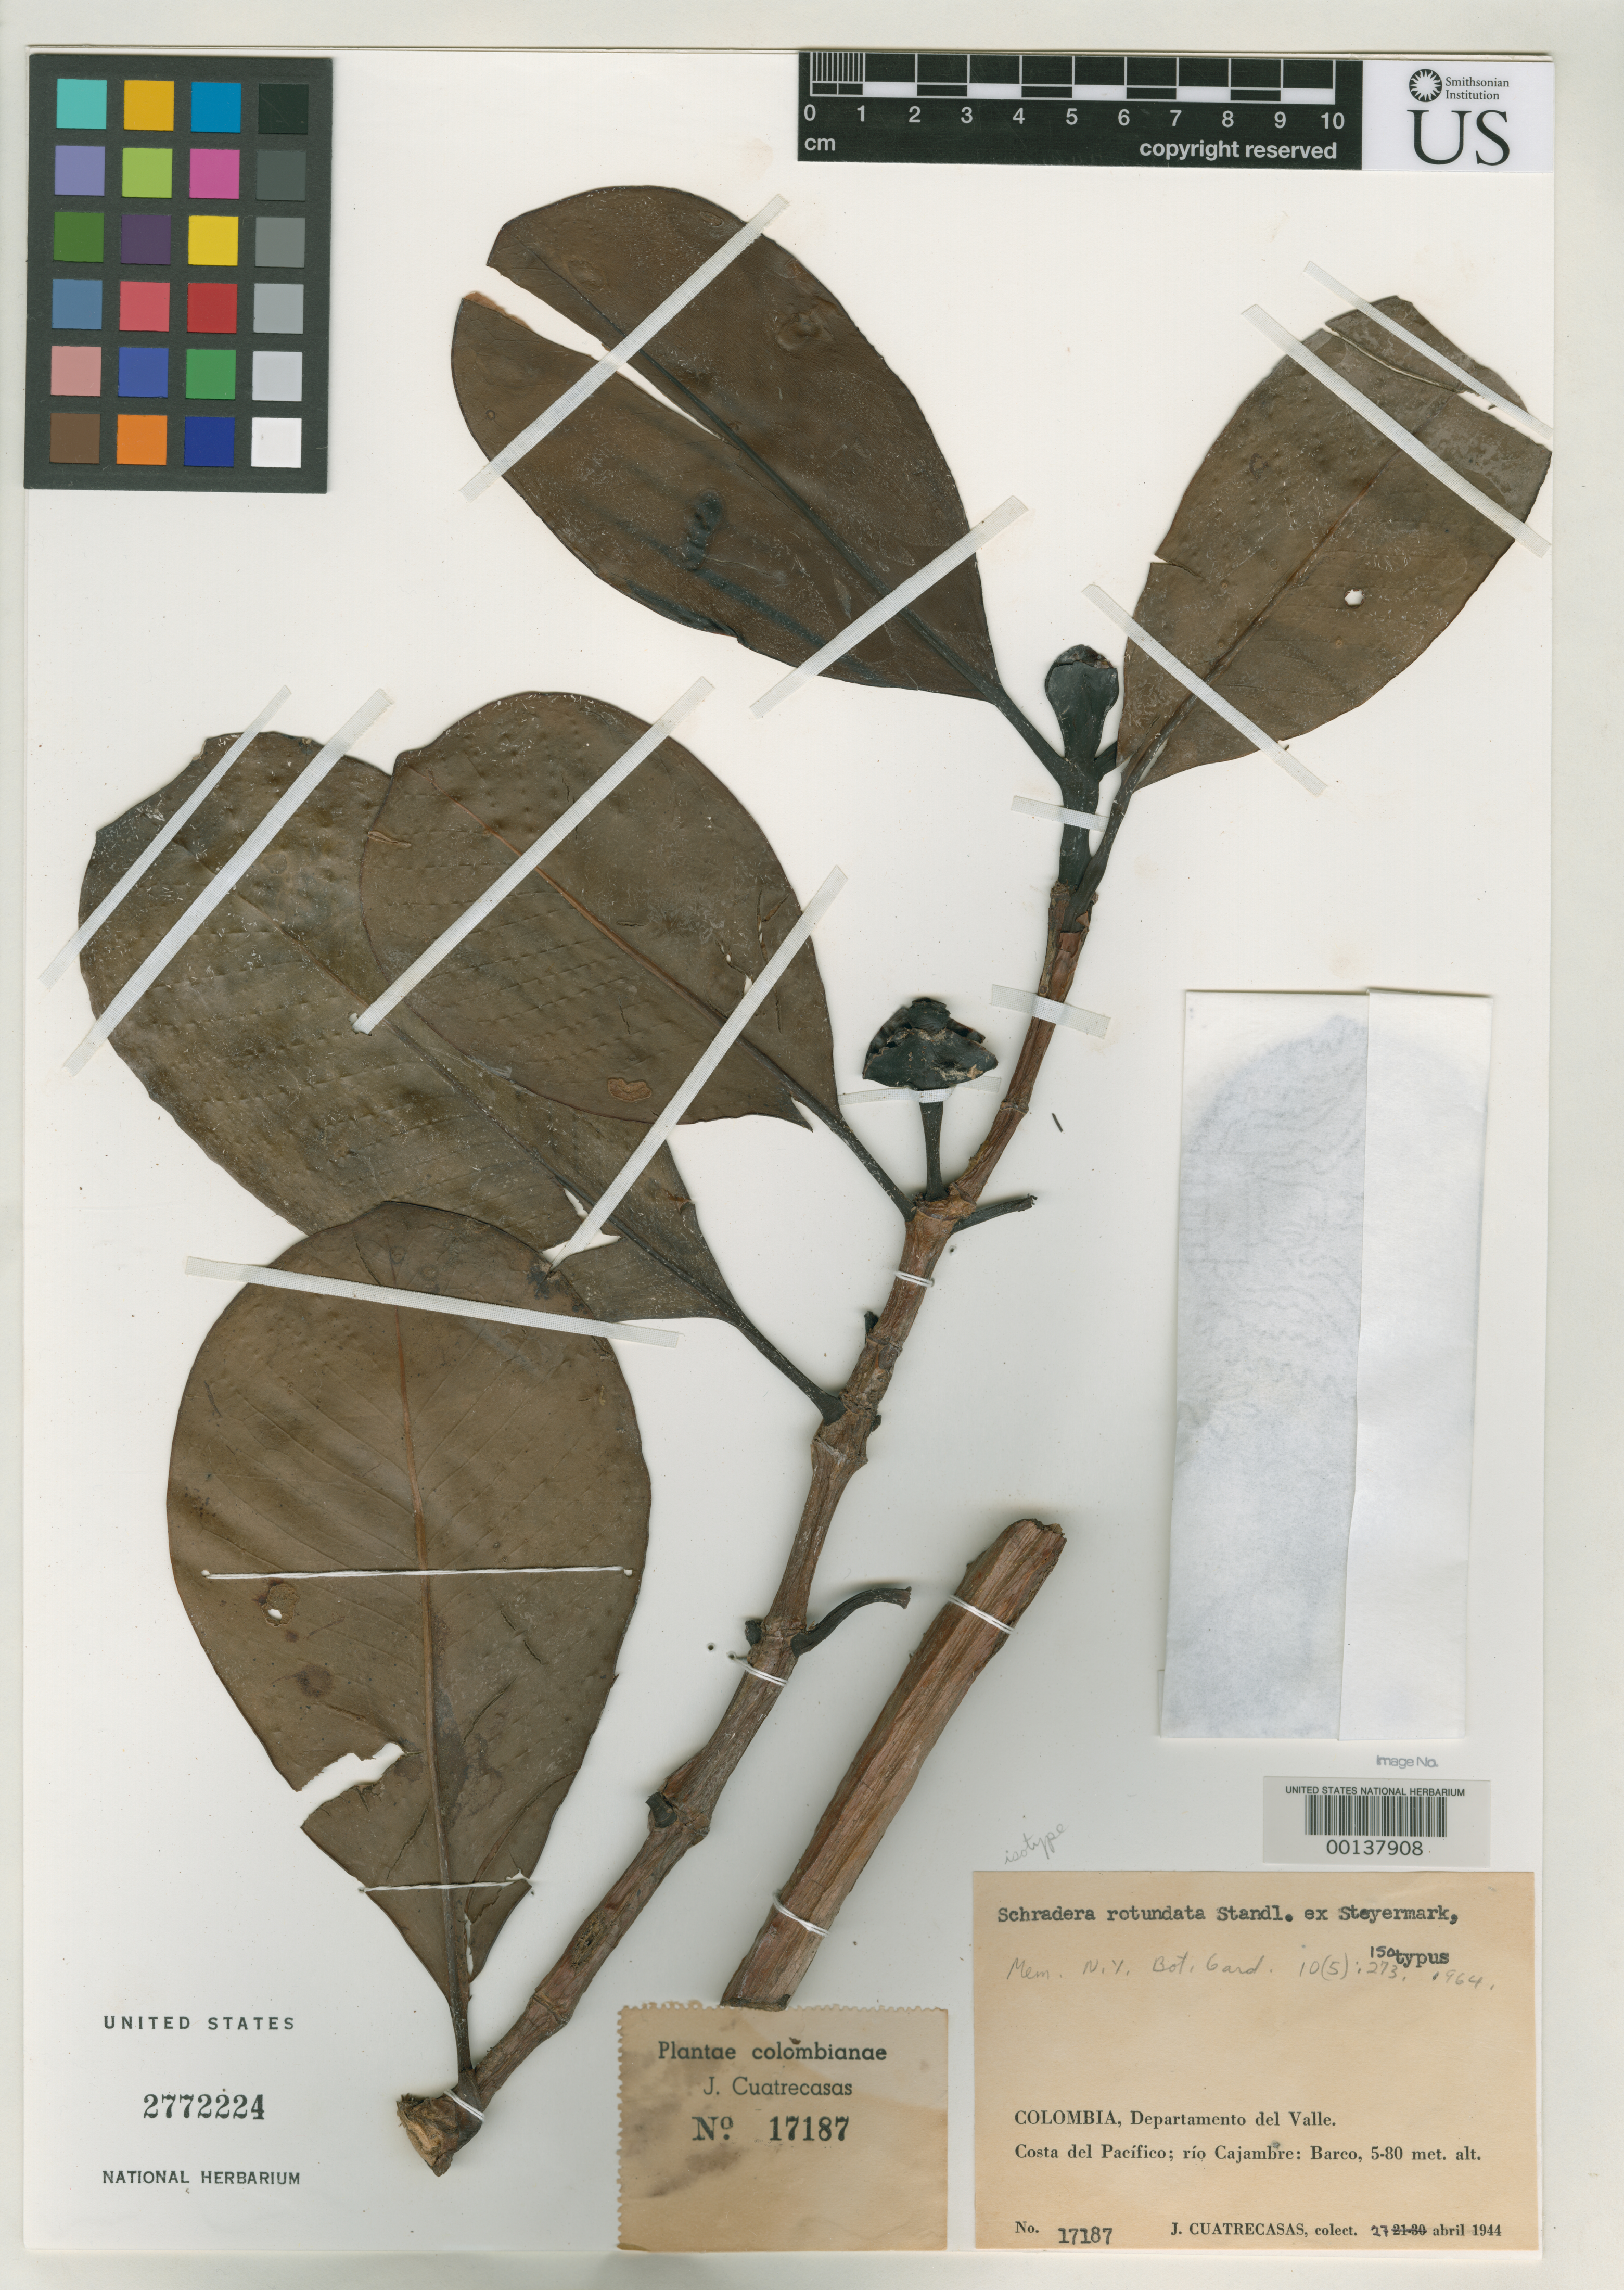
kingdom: Plantae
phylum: Tracheophyta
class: Magnoliopsida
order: Gentianales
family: Rubiaceae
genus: Schradera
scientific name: Schradera rotundata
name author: Standl. ex Steyerm.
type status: Isotype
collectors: J. Cuatrecasas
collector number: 17187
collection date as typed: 21 Apr 1944 to 30 Apr 1944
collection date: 1944-04-21/1944-04-30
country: Colombia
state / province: Valle del Cauca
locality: Pacific Coast, Rio Cajambre, Barco.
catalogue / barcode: US 2772224